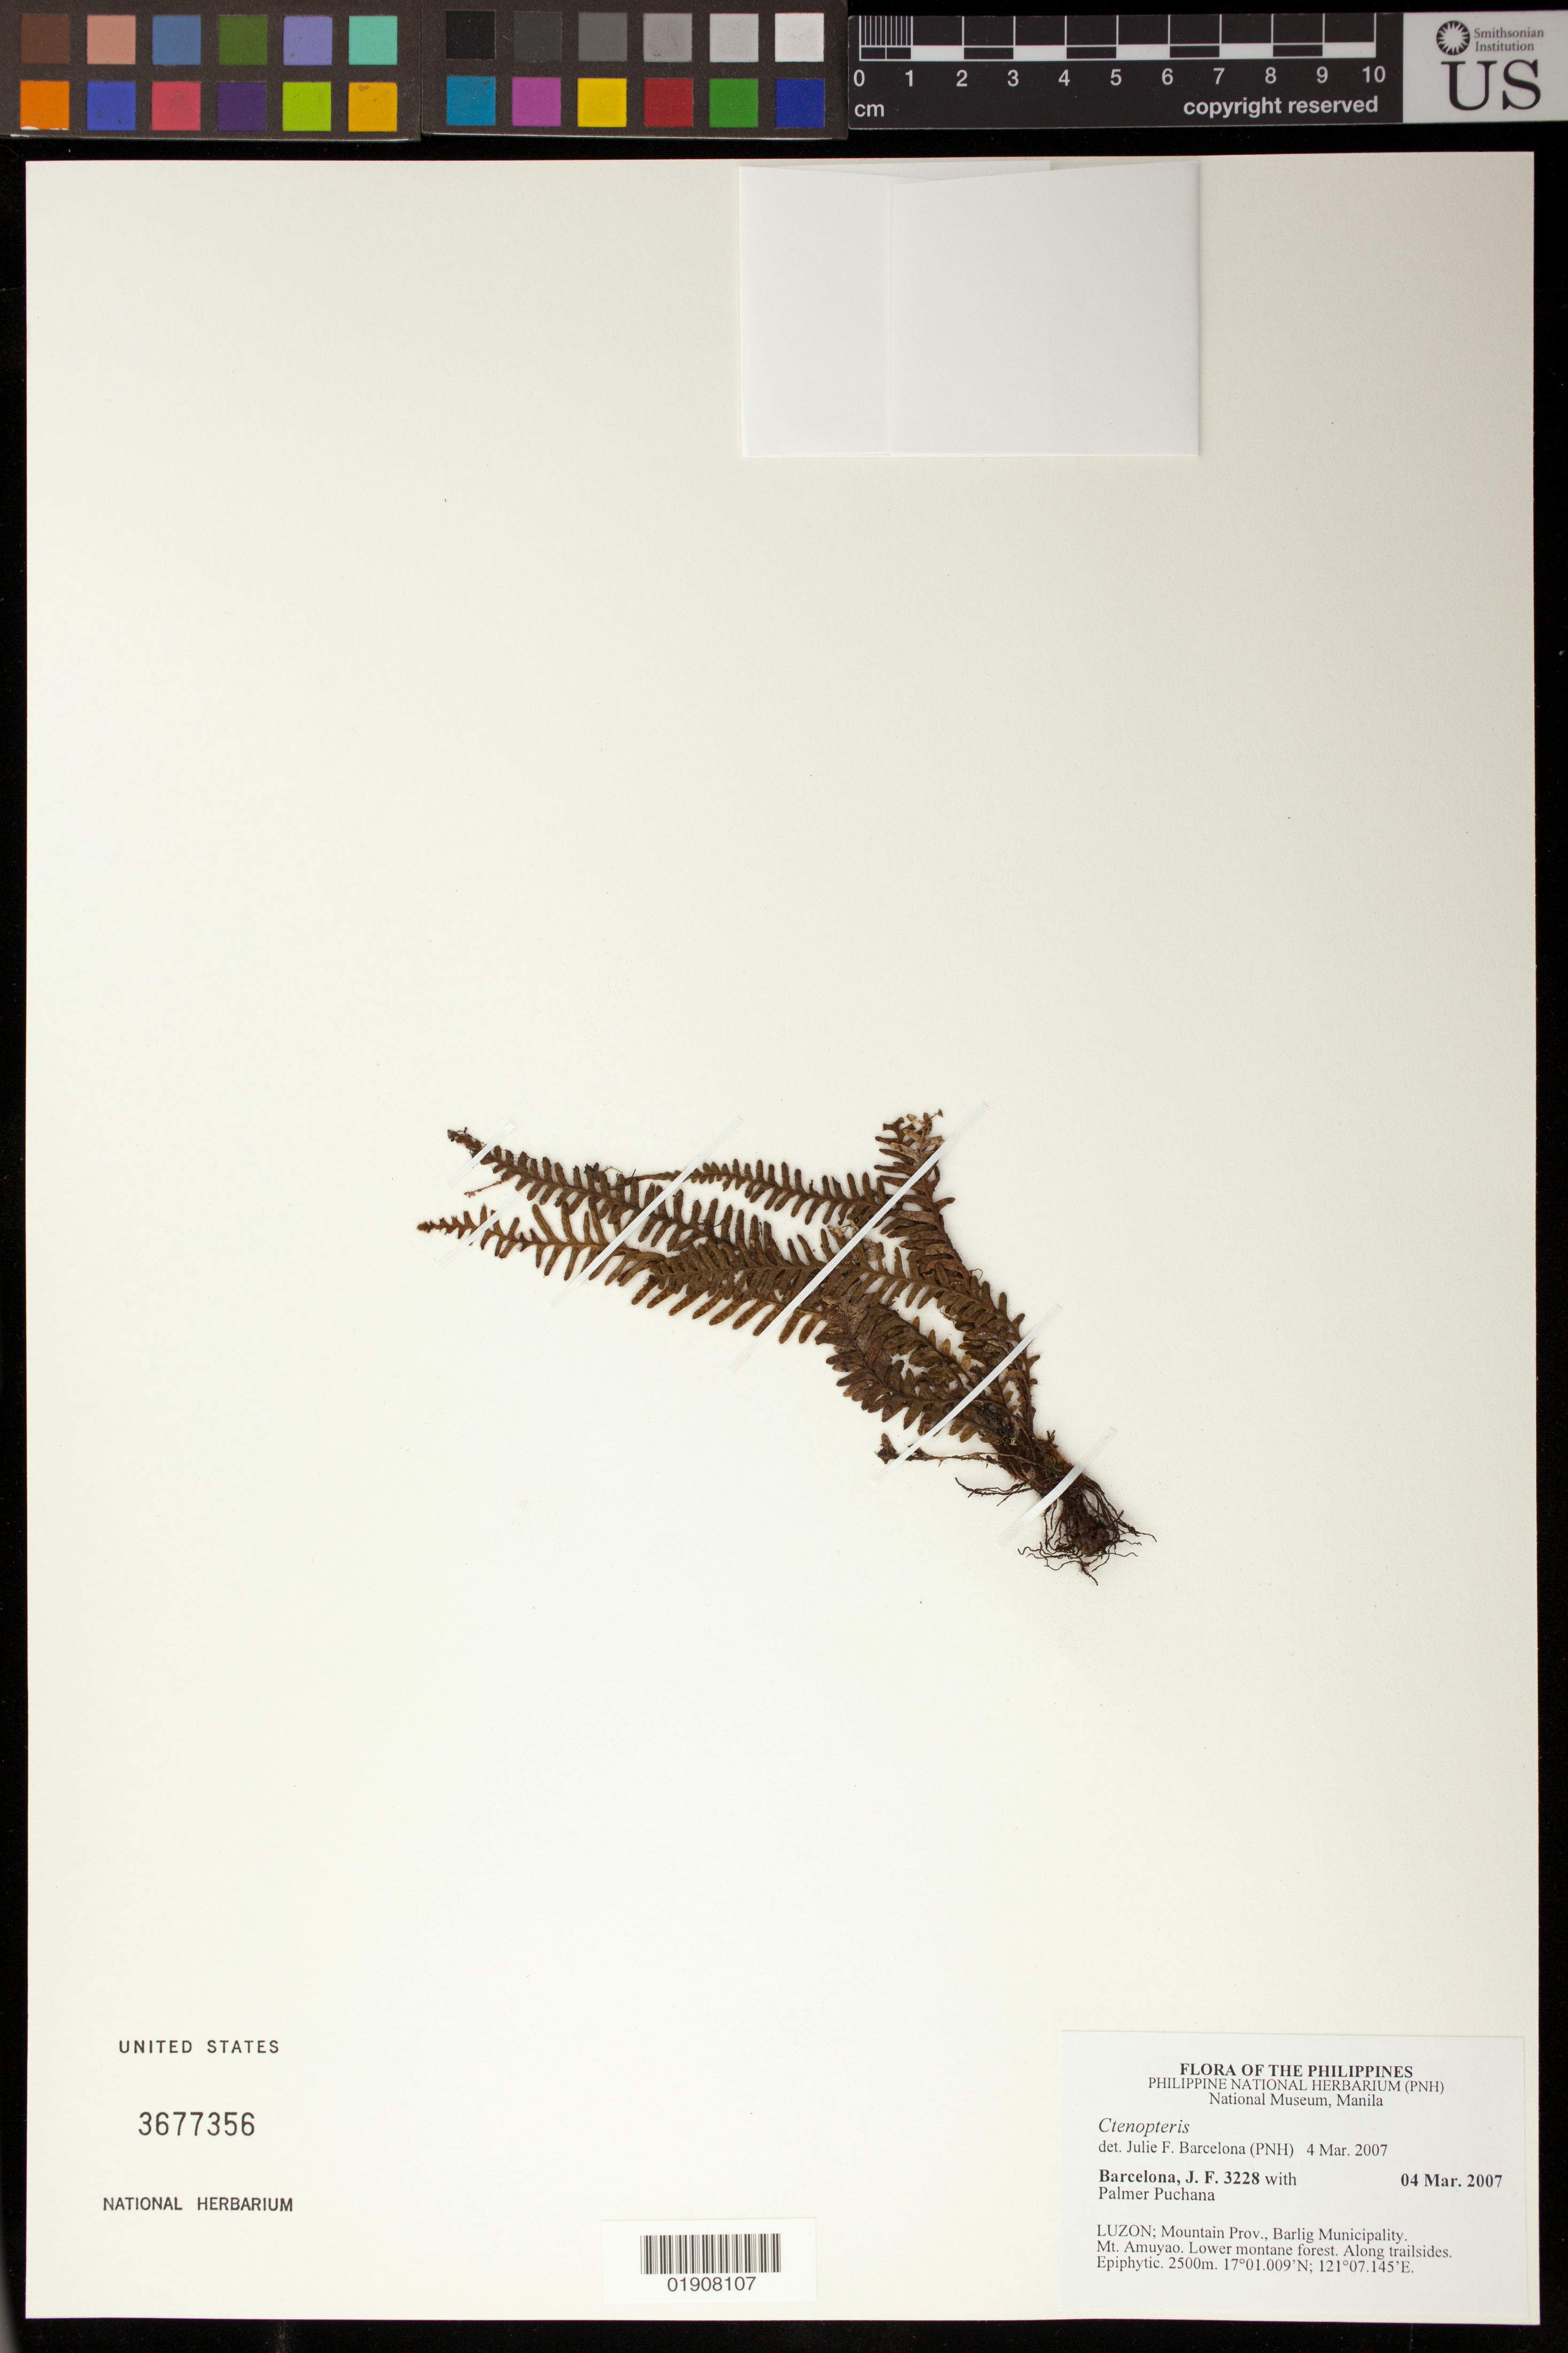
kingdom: Plantae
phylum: Tracheophyta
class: Polypodiopsida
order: Polypodiales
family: Polypodiaceae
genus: Prosaptia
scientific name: Prosaptia sp.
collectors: J. F. Barcelona & P. Puchana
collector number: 3228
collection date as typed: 4 Mar 2007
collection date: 2007-03-04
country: Philippines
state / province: Cordillera (Administrative Region)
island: Luzon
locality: Luzon; Mountain Prov., Barlig Municipality; Mt. Amuyao. Along trailsides.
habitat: Lower montane forest.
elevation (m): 2500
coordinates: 17 01.009 N, 121 07.145 E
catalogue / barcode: US 3677356